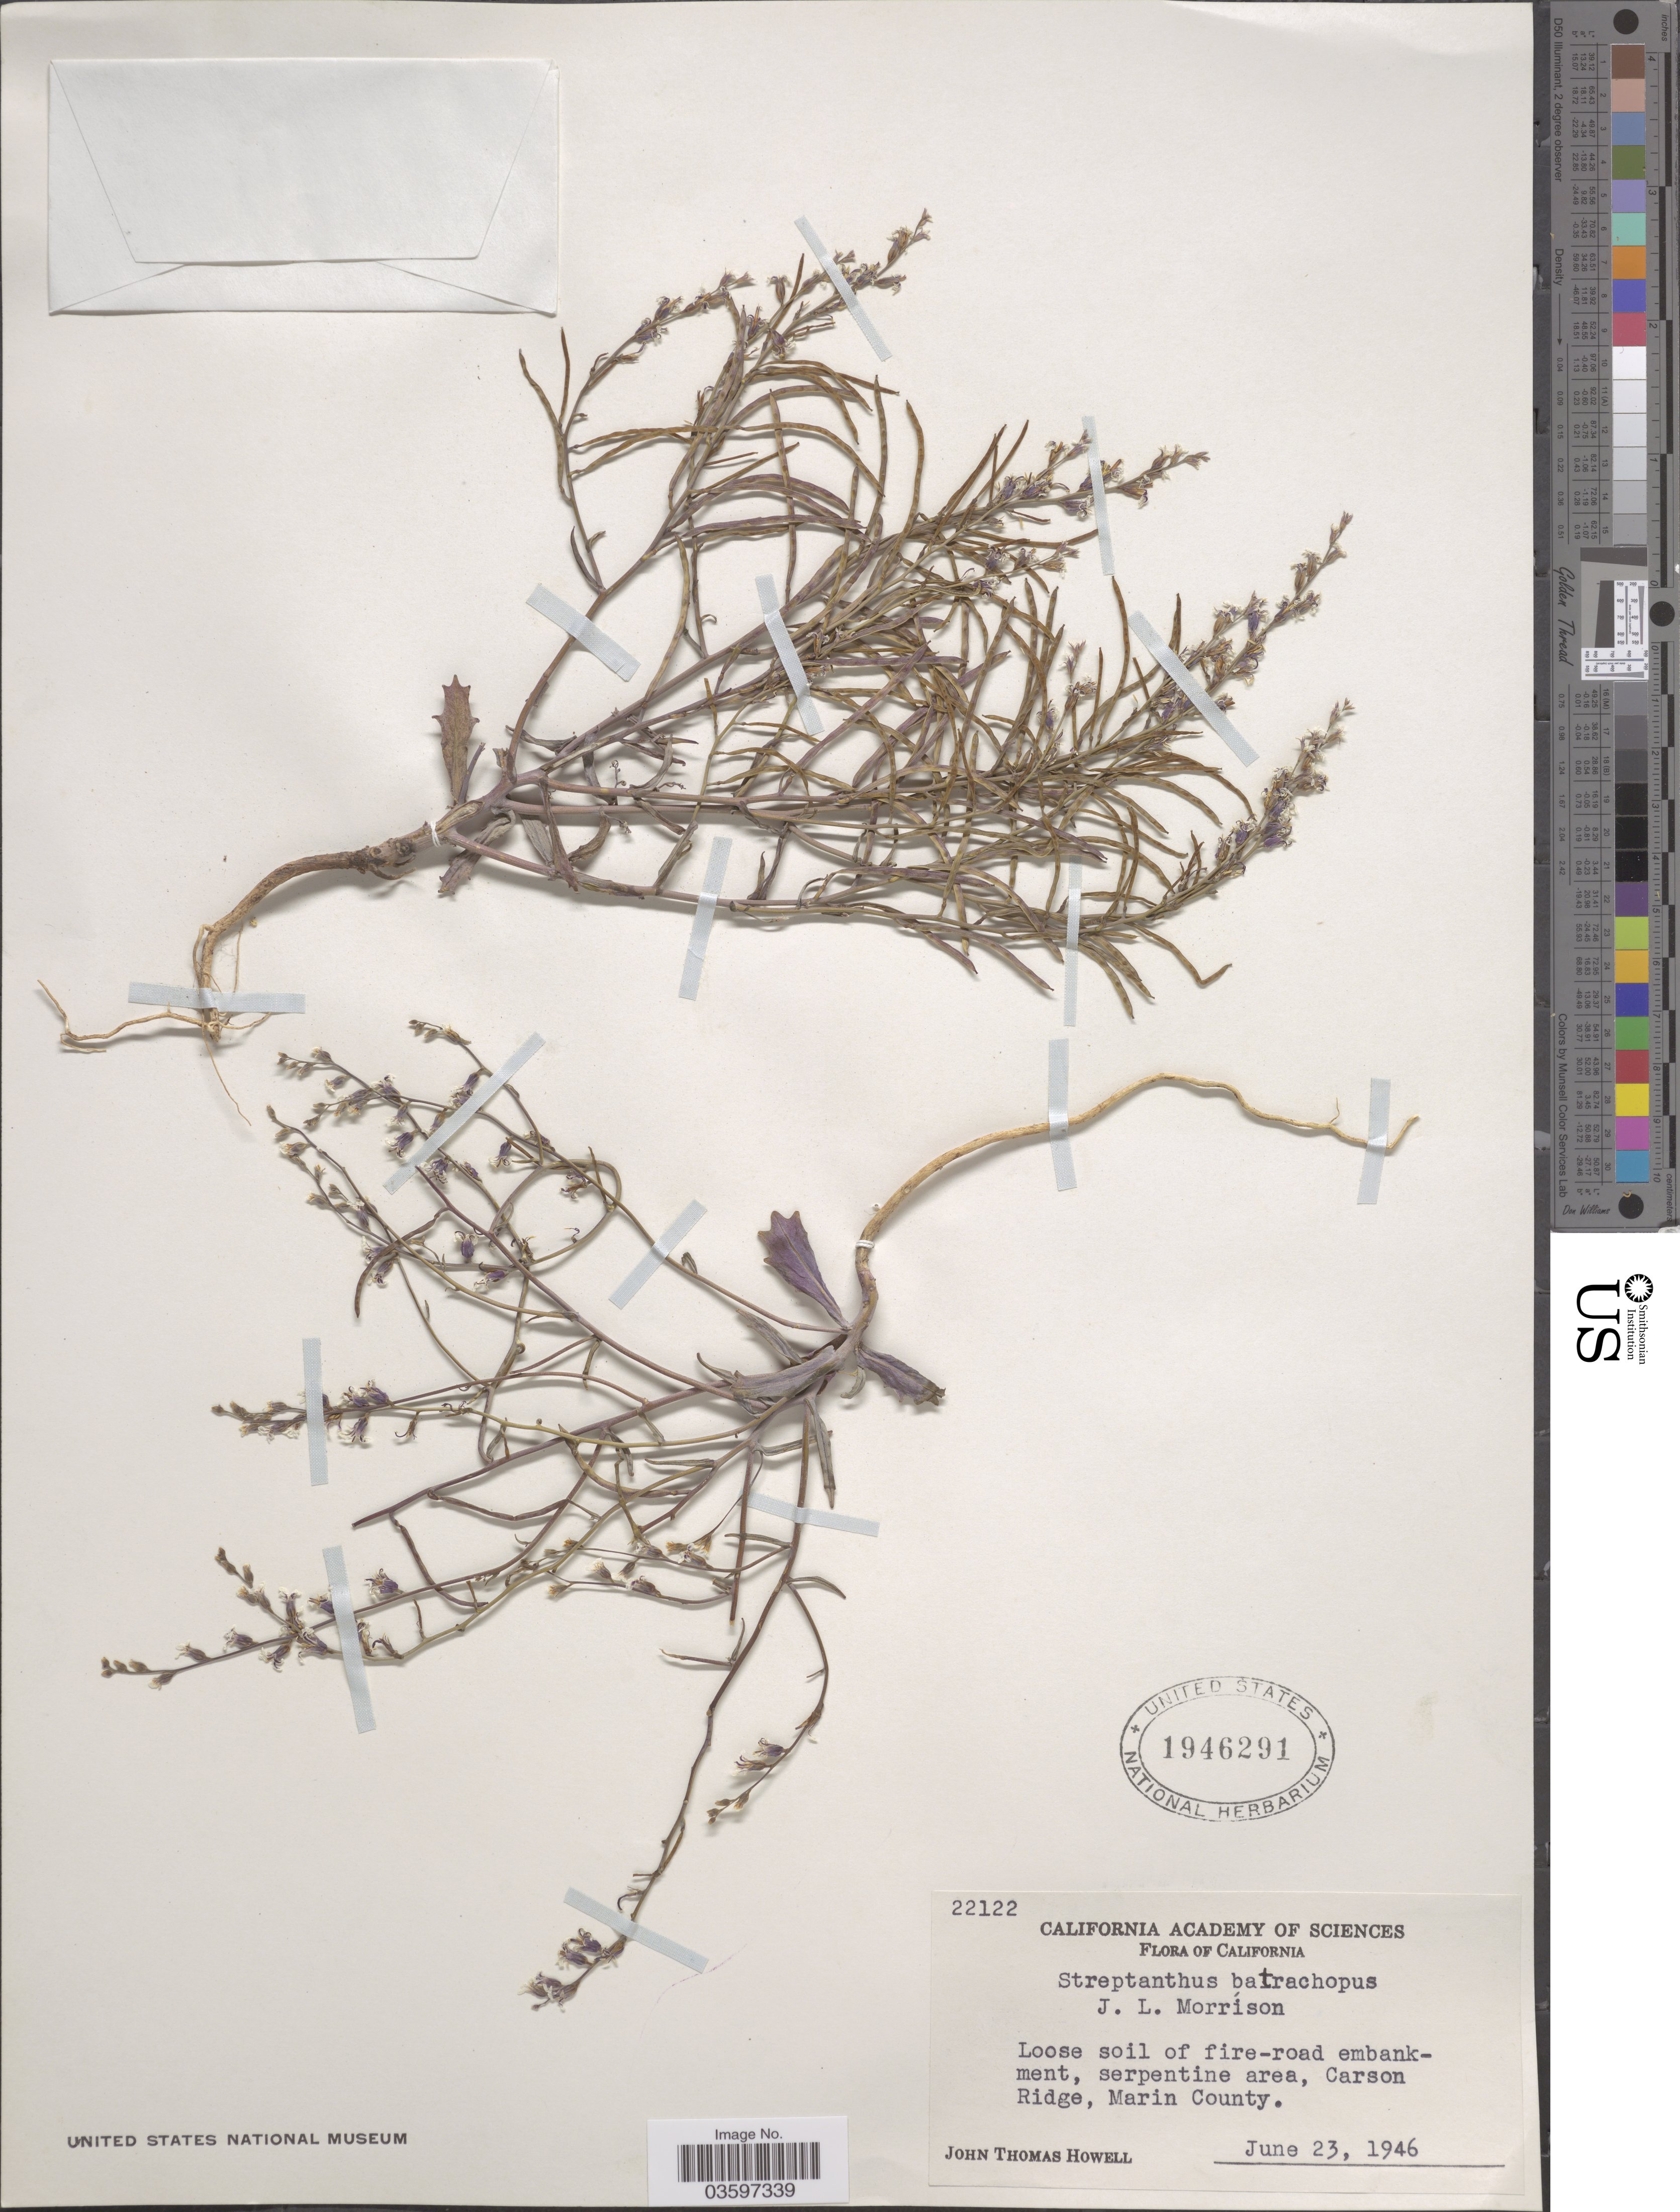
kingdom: Plantae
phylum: Tracheophyta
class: Magnoliopsida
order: Brassicales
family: Brassicaceae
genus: Streptanthus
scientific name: Streptanthus batrachopus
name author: J.L. Morrison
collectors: J. T. Howell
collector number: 22122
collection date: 1946-06-23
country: United States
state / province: California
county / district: Marin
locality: Carson Ridge, Marin County.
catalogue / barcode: US 1946291